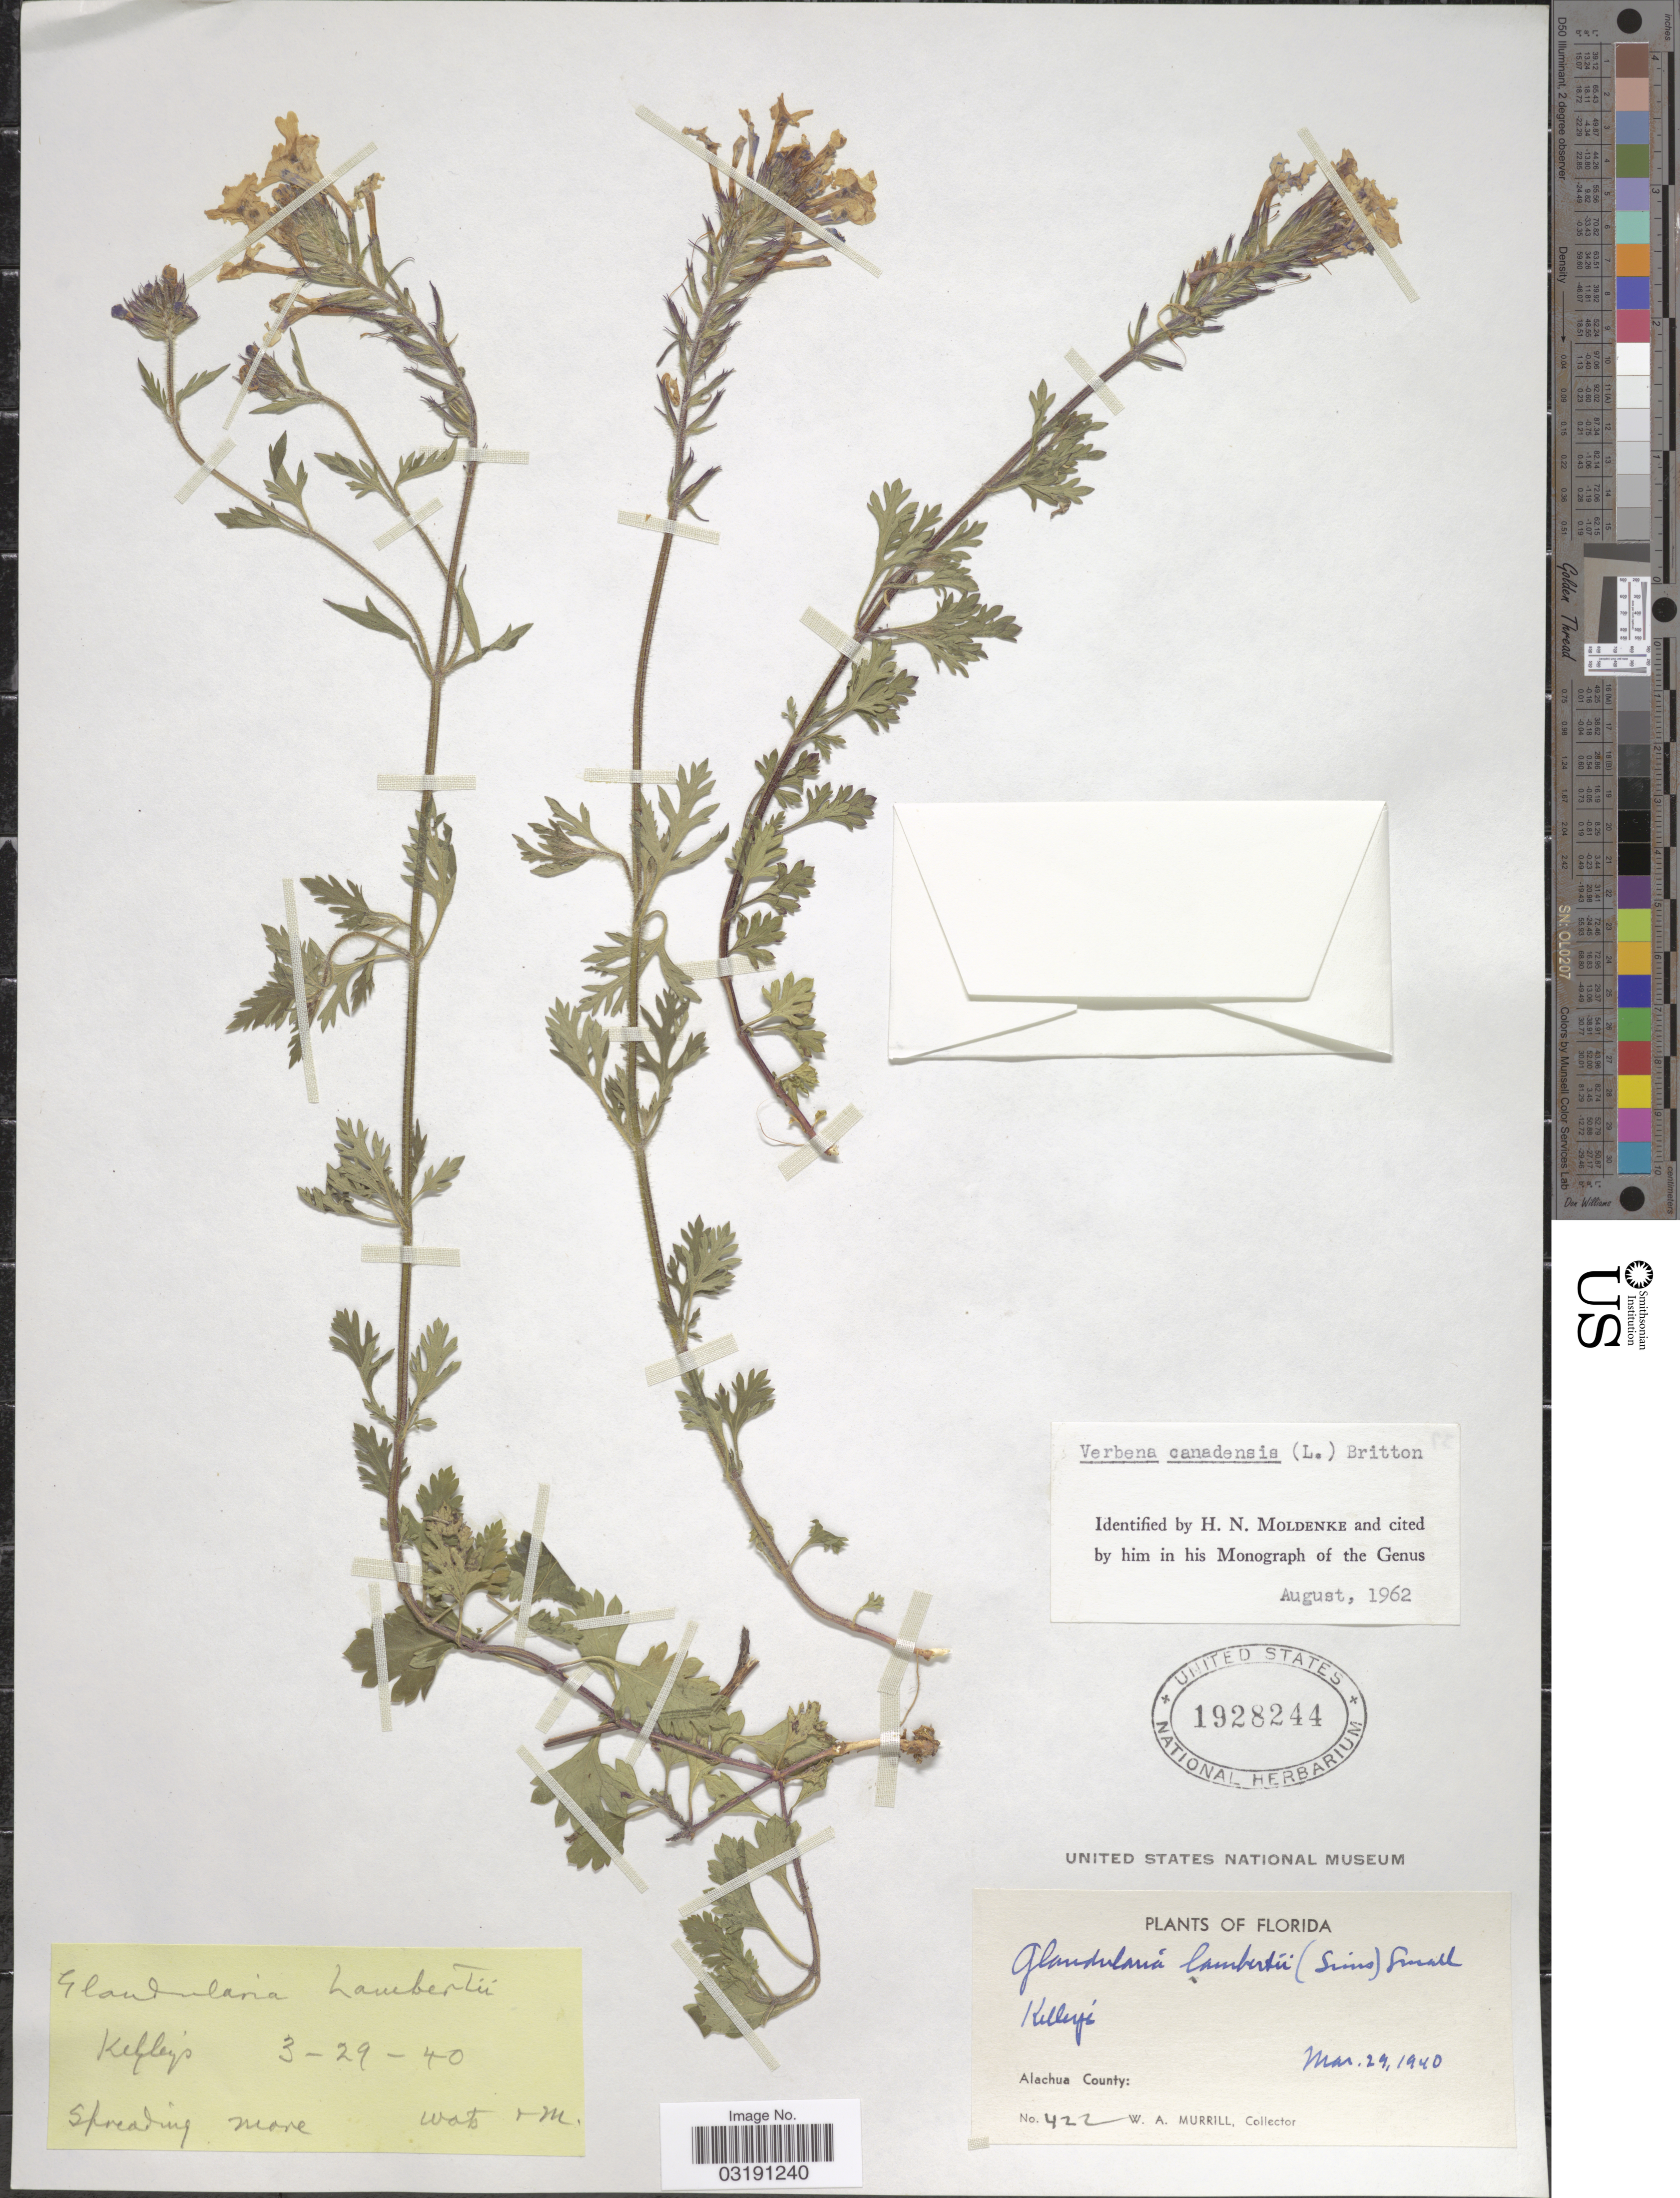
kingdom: Plantae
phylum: Tracheophyta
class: Magnoliopsida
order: Lamiales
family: Verbenaceae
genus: Verbena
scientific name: Verbena canadensis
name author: (L.) Britton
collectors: -- Watson & W. A. Murrill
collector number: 422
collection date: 1940-03-29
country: United States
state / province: Florida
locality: Kelley's. Alachua County.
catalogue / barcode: US 1928244